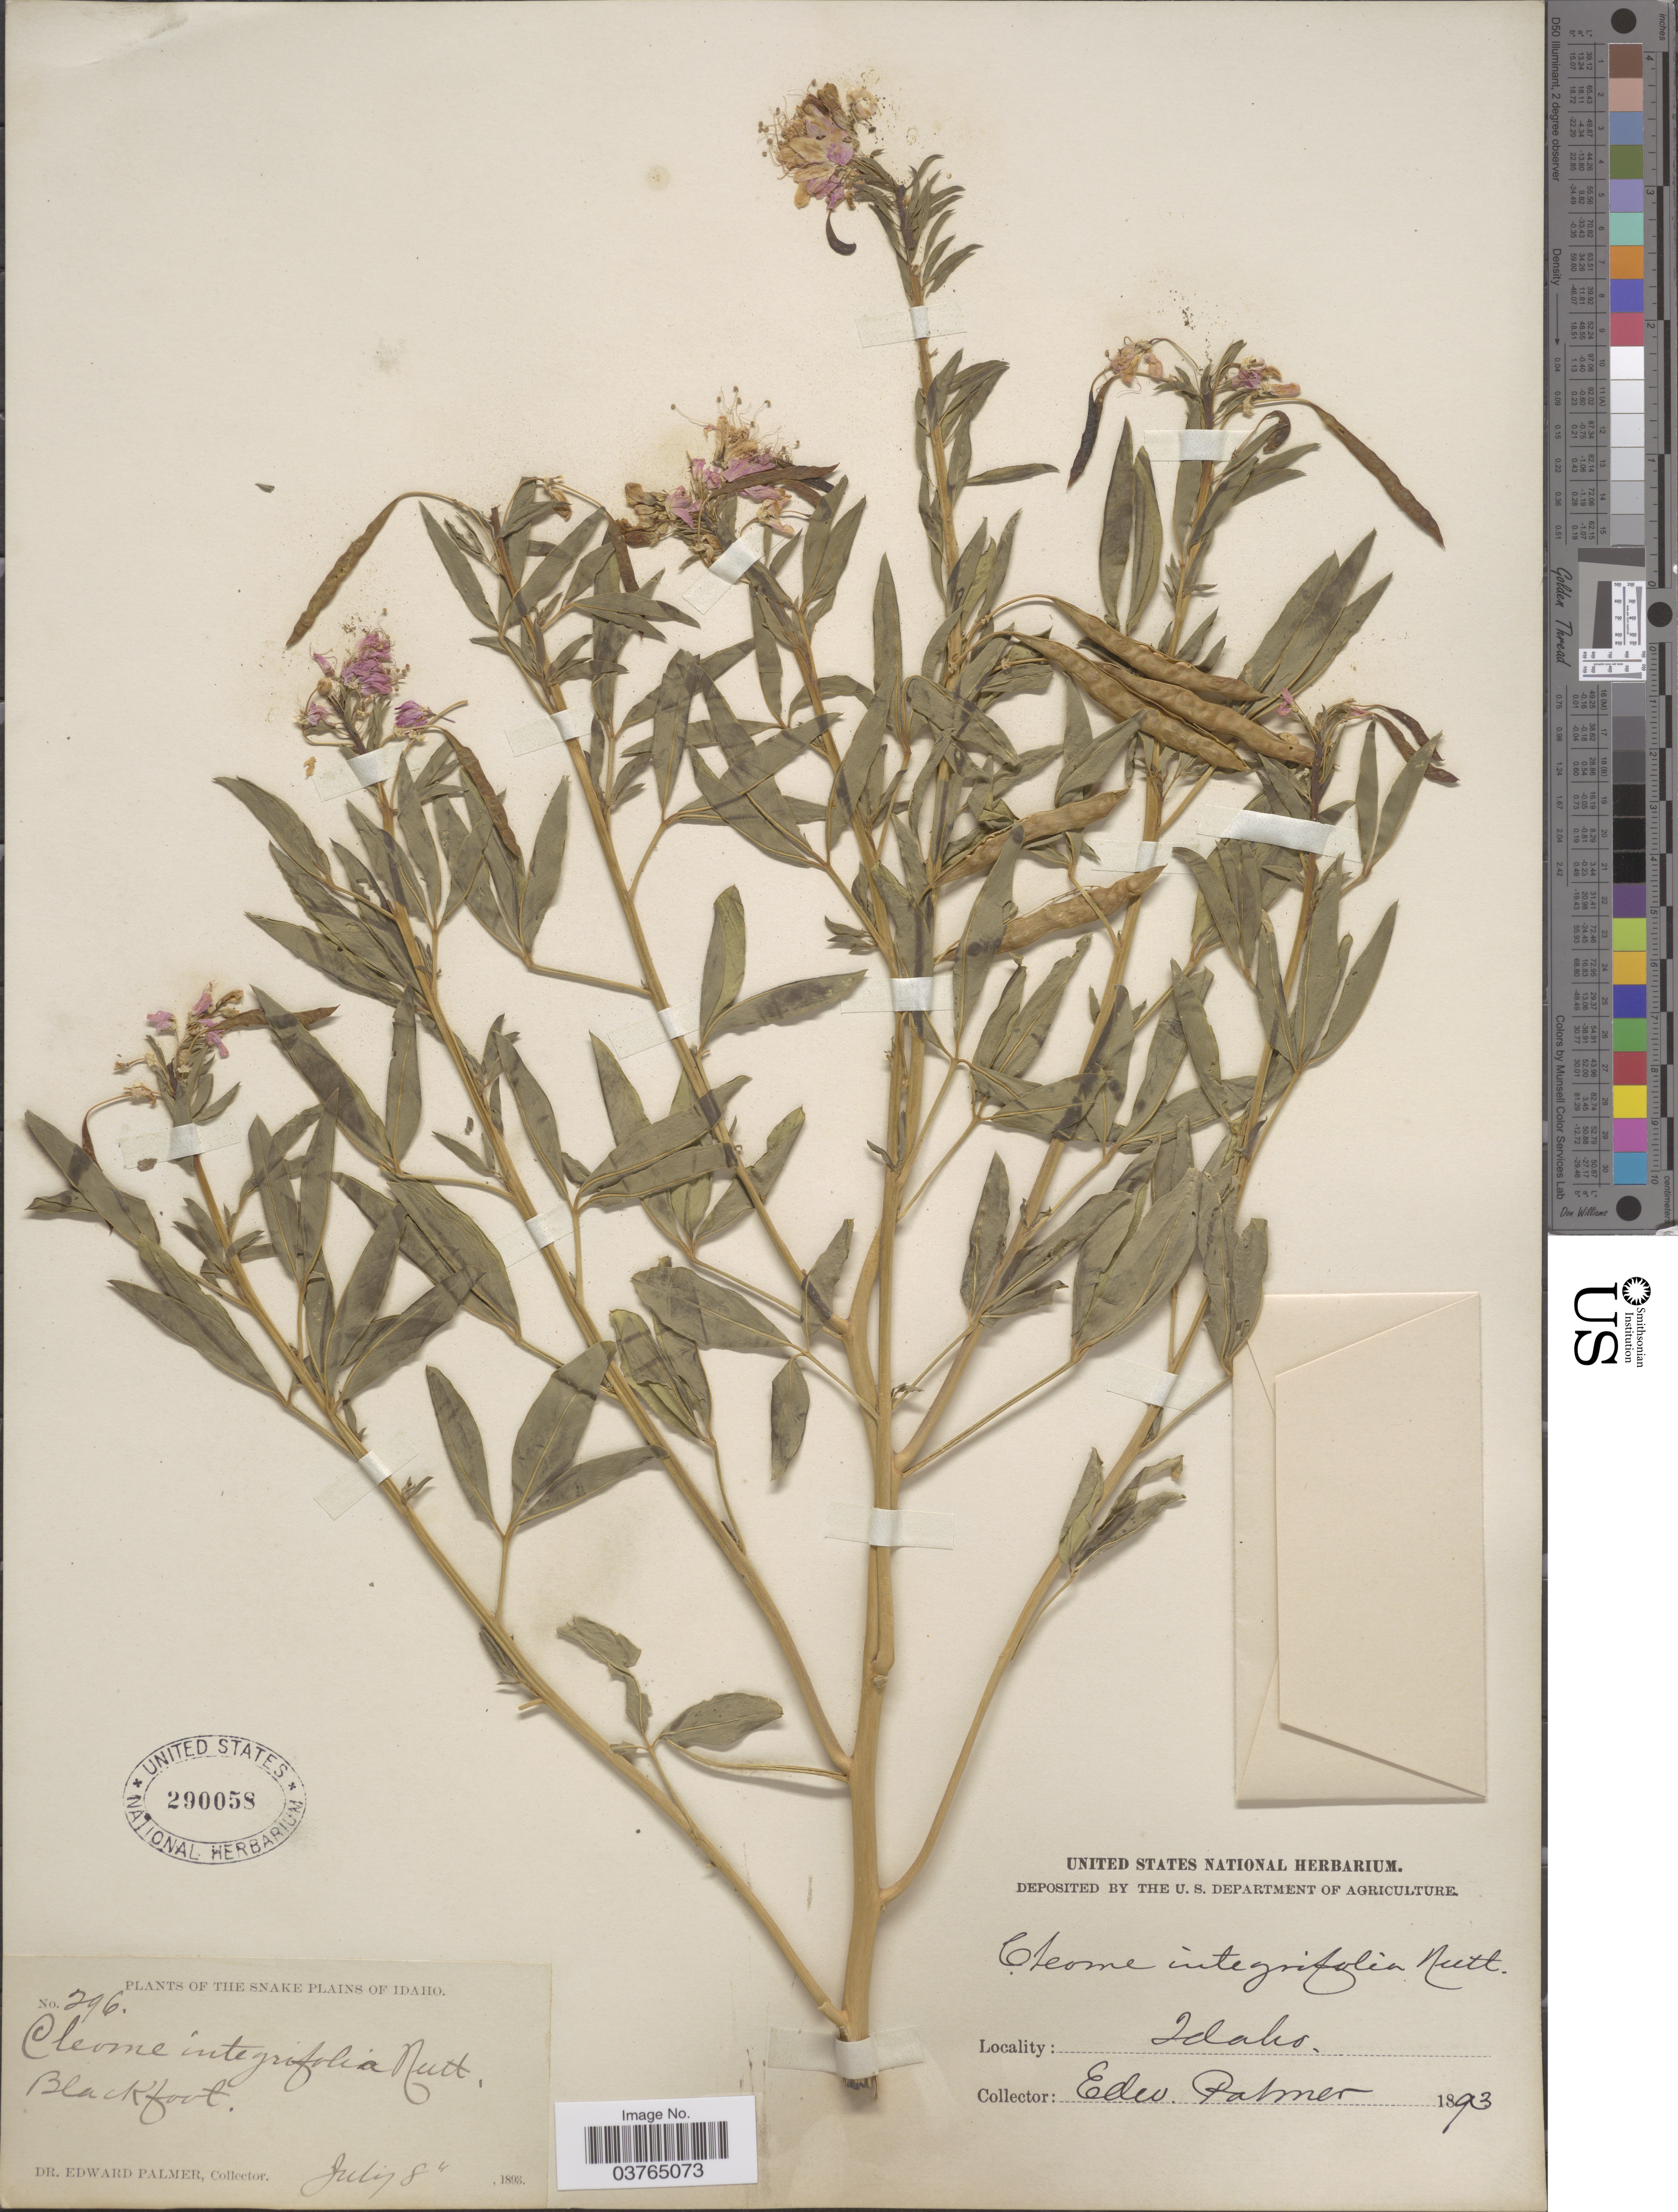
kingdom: Plantae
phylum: Tracheophyta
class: Magnoliopsida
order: Brassicales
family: Cleomaceae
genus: Cleomella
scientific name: Cleomella serrulata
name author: (Pursh) Roalson & J.C. Hall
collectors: E. Palmer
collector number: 296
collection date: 1893-07-08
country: United States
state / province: Idaho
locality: The Snake Plains of Idaho. Blackfoot.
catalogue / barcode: US 290058